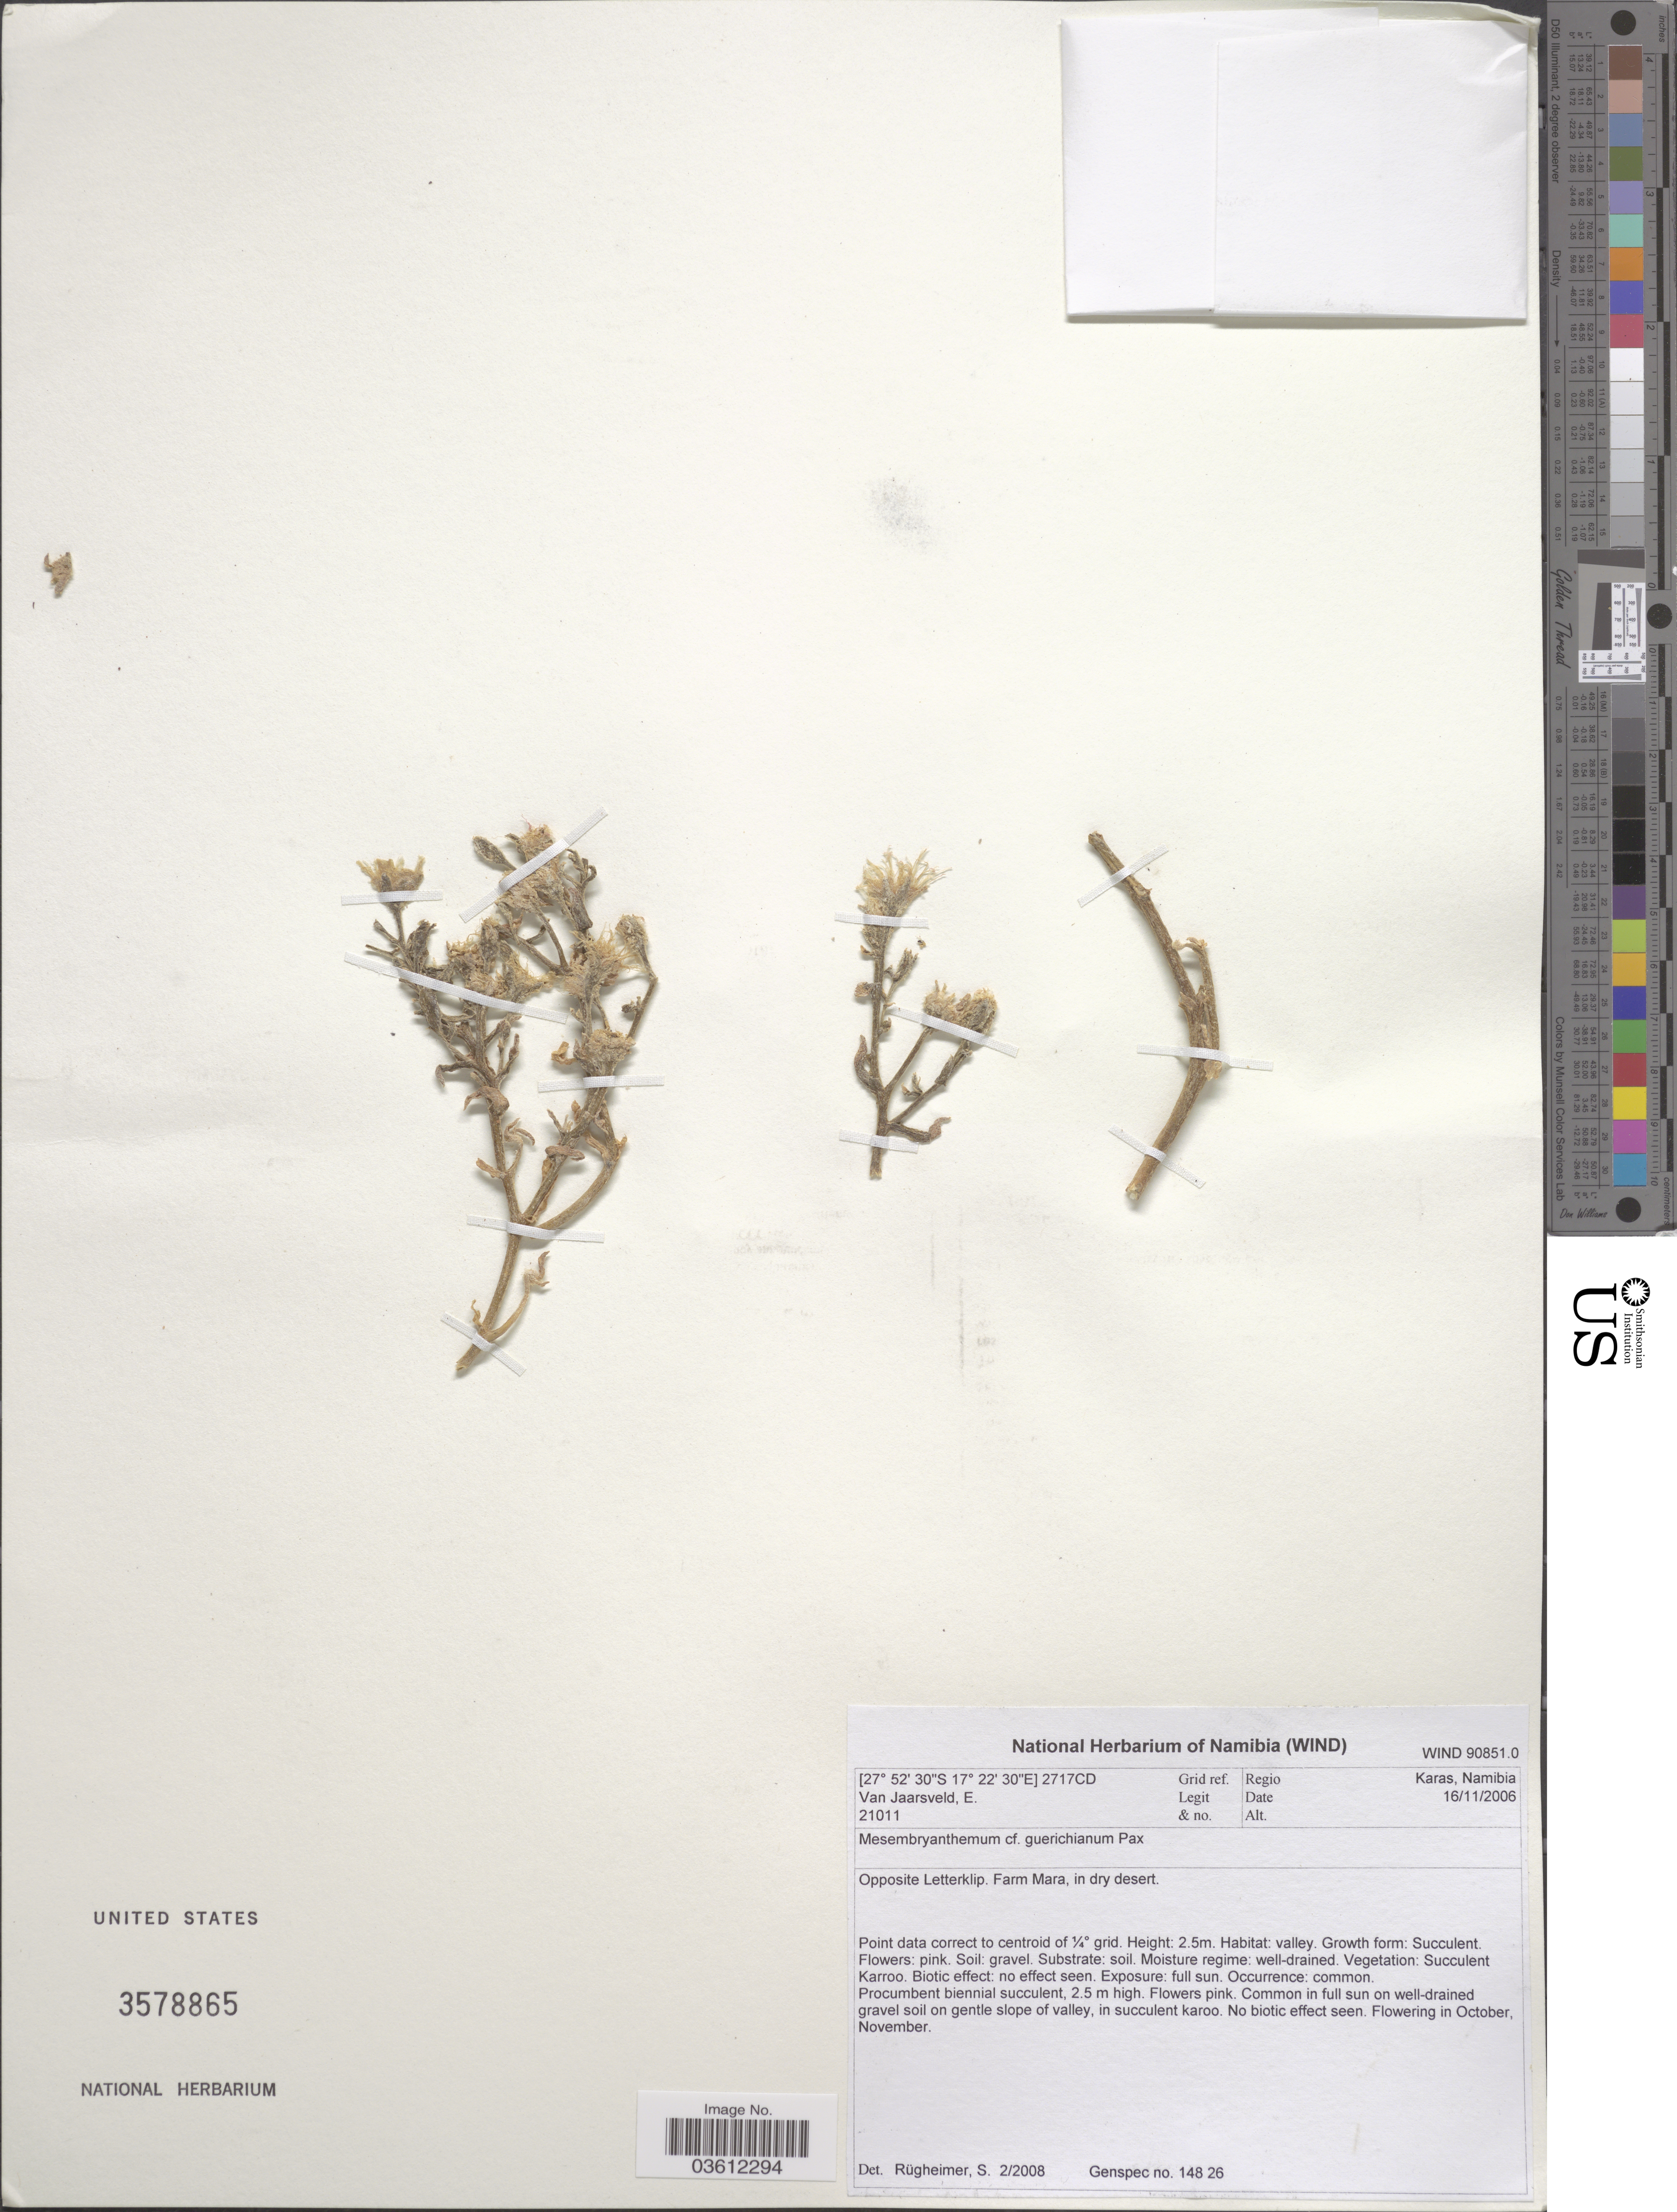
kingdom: Plantae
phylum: Tracheophyta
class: Magnoliopsida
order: Caryophyllales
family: Aizoaceae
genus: Mesembryanthemum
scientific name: Mesembryanthemum guerichianum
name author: Pax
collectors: E. van Jaarsveld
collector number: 21011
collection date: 2006-11-16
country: Namibia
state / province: Karas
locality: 2717CD Grid ref. Opposite Letterklip. Farm Mara.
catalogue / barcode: US 3578865